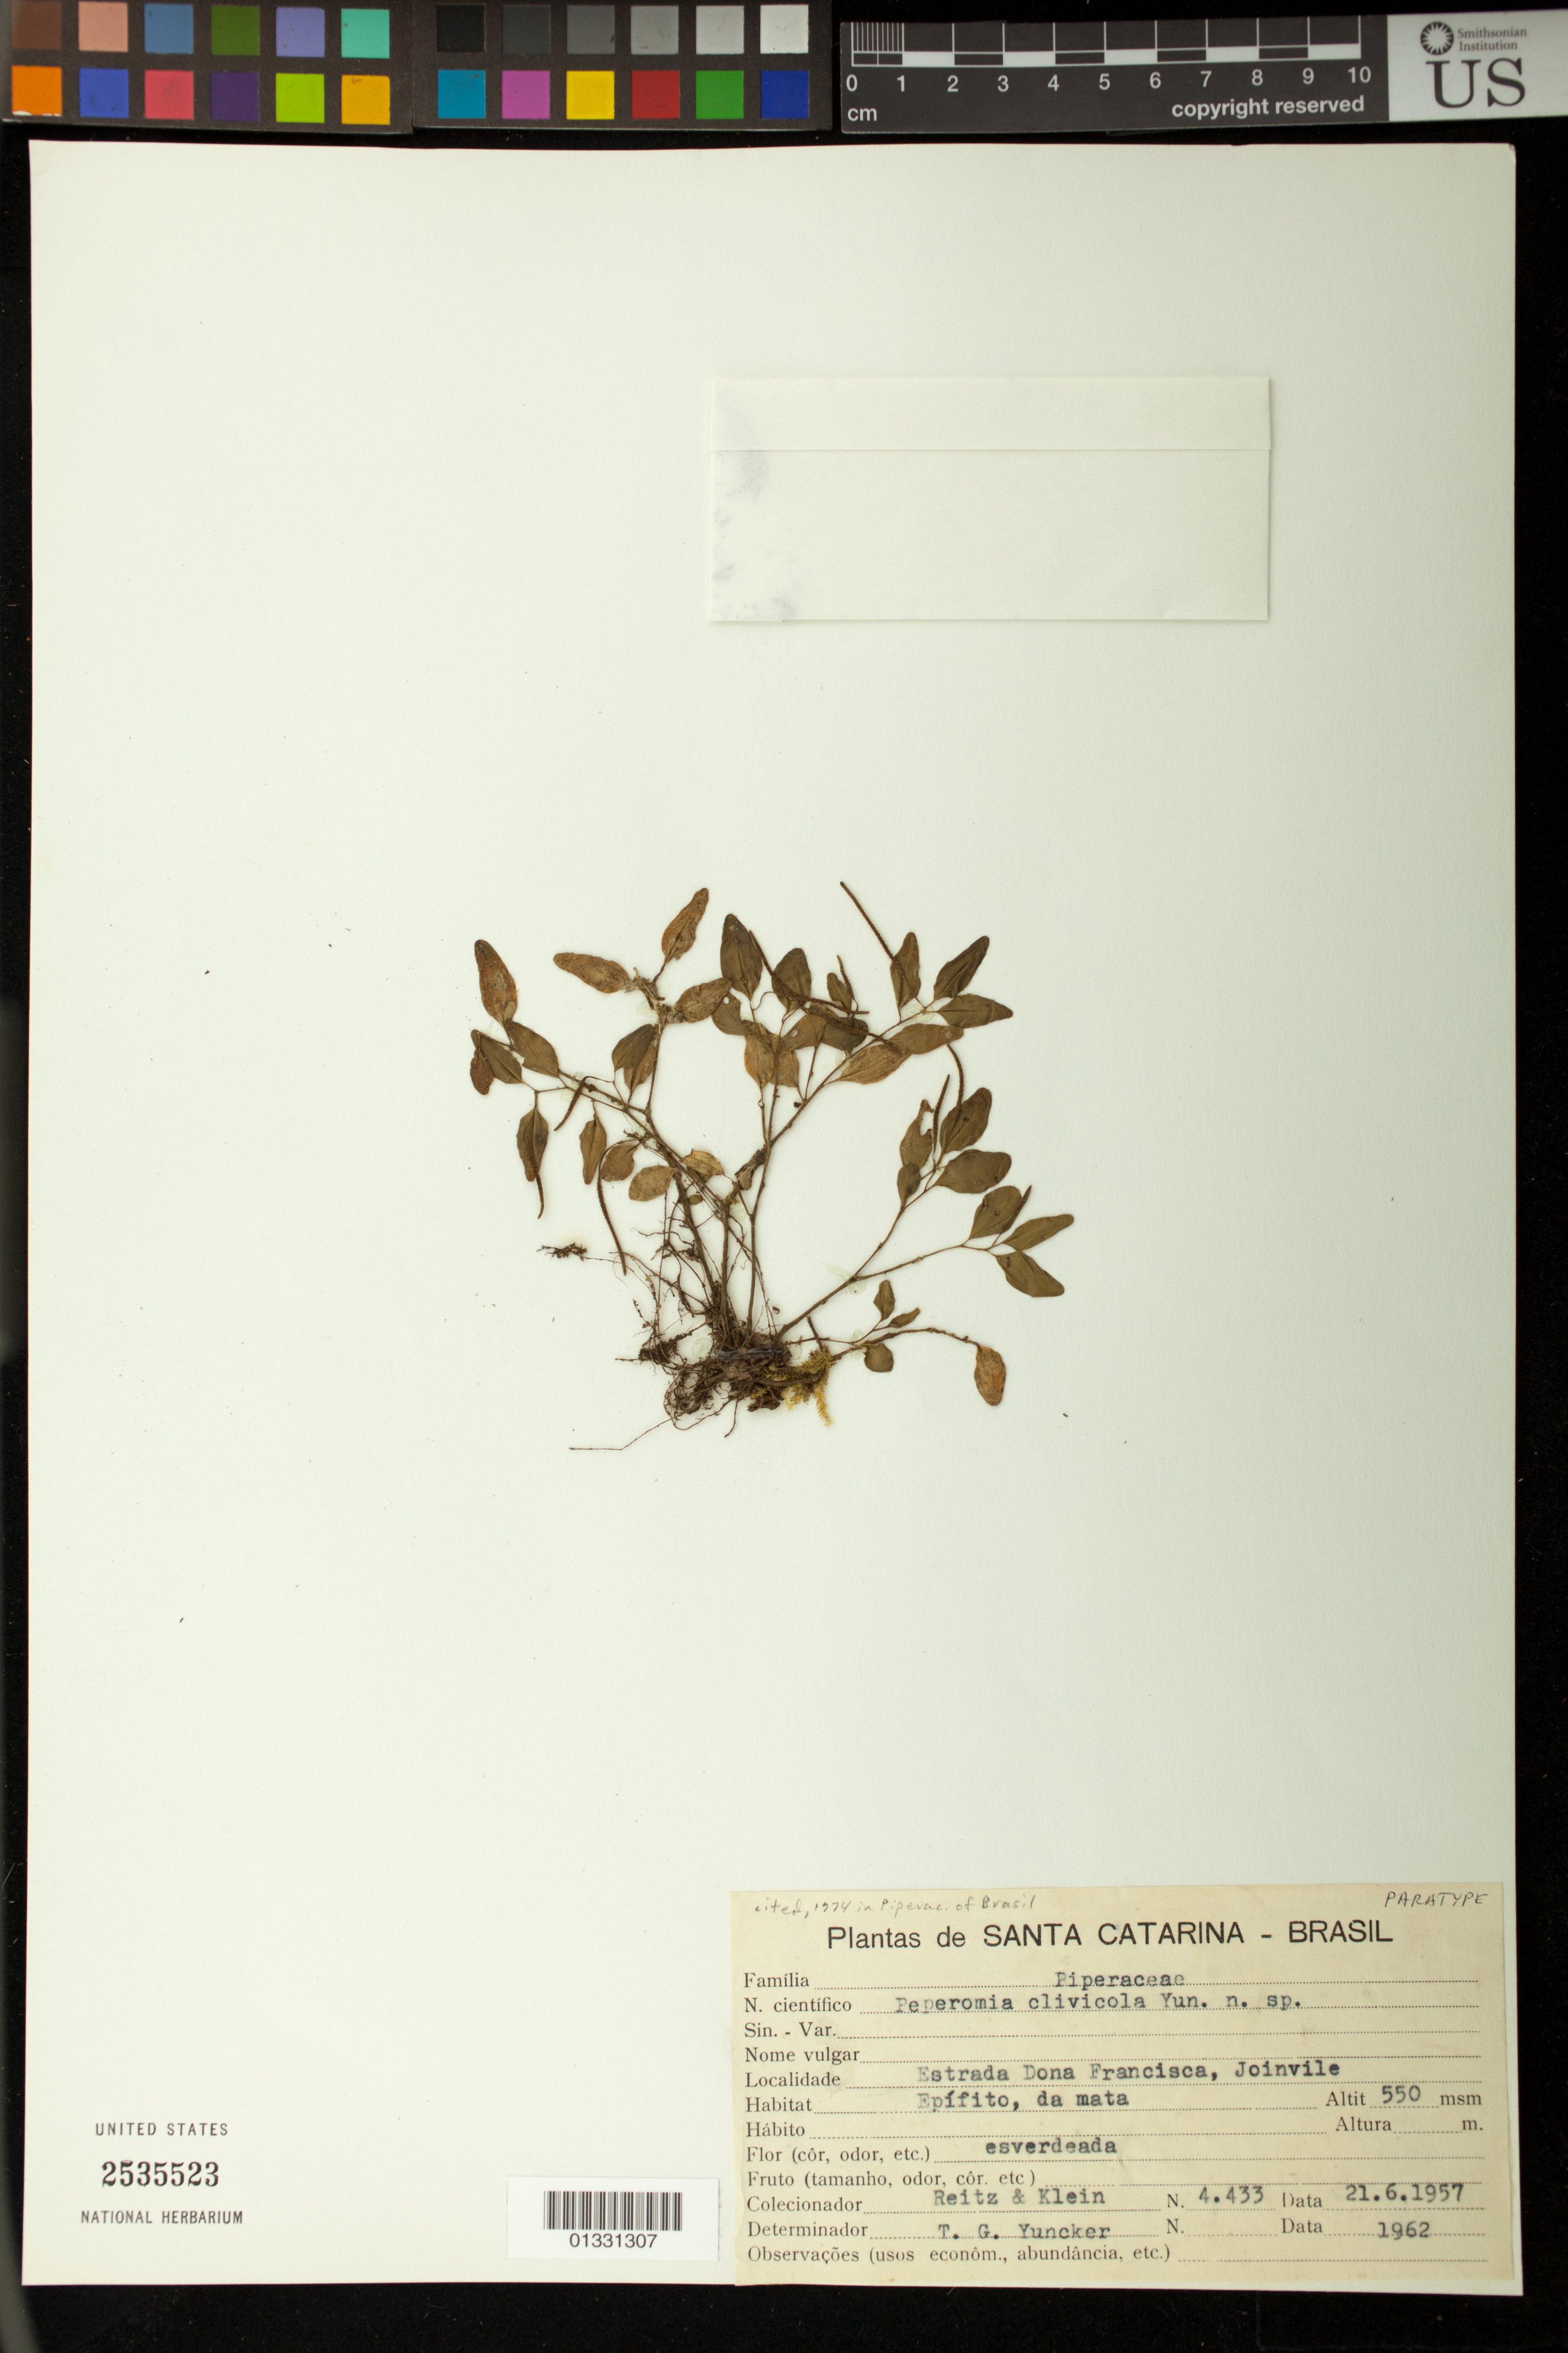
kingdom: Plantae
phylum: Tracheophyta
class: Magnoliopsida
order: Piperales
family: Piperaceae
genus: Peperomia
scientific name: Peperomia clivicola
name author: Yunck.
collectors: R. Reitz & D. Klein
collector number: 4433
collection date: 1957-06-21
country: Brazil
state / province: Santa Catarina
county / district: Joinville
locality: Estrada Dona Francisca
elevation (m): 550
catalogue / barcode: US 2535523